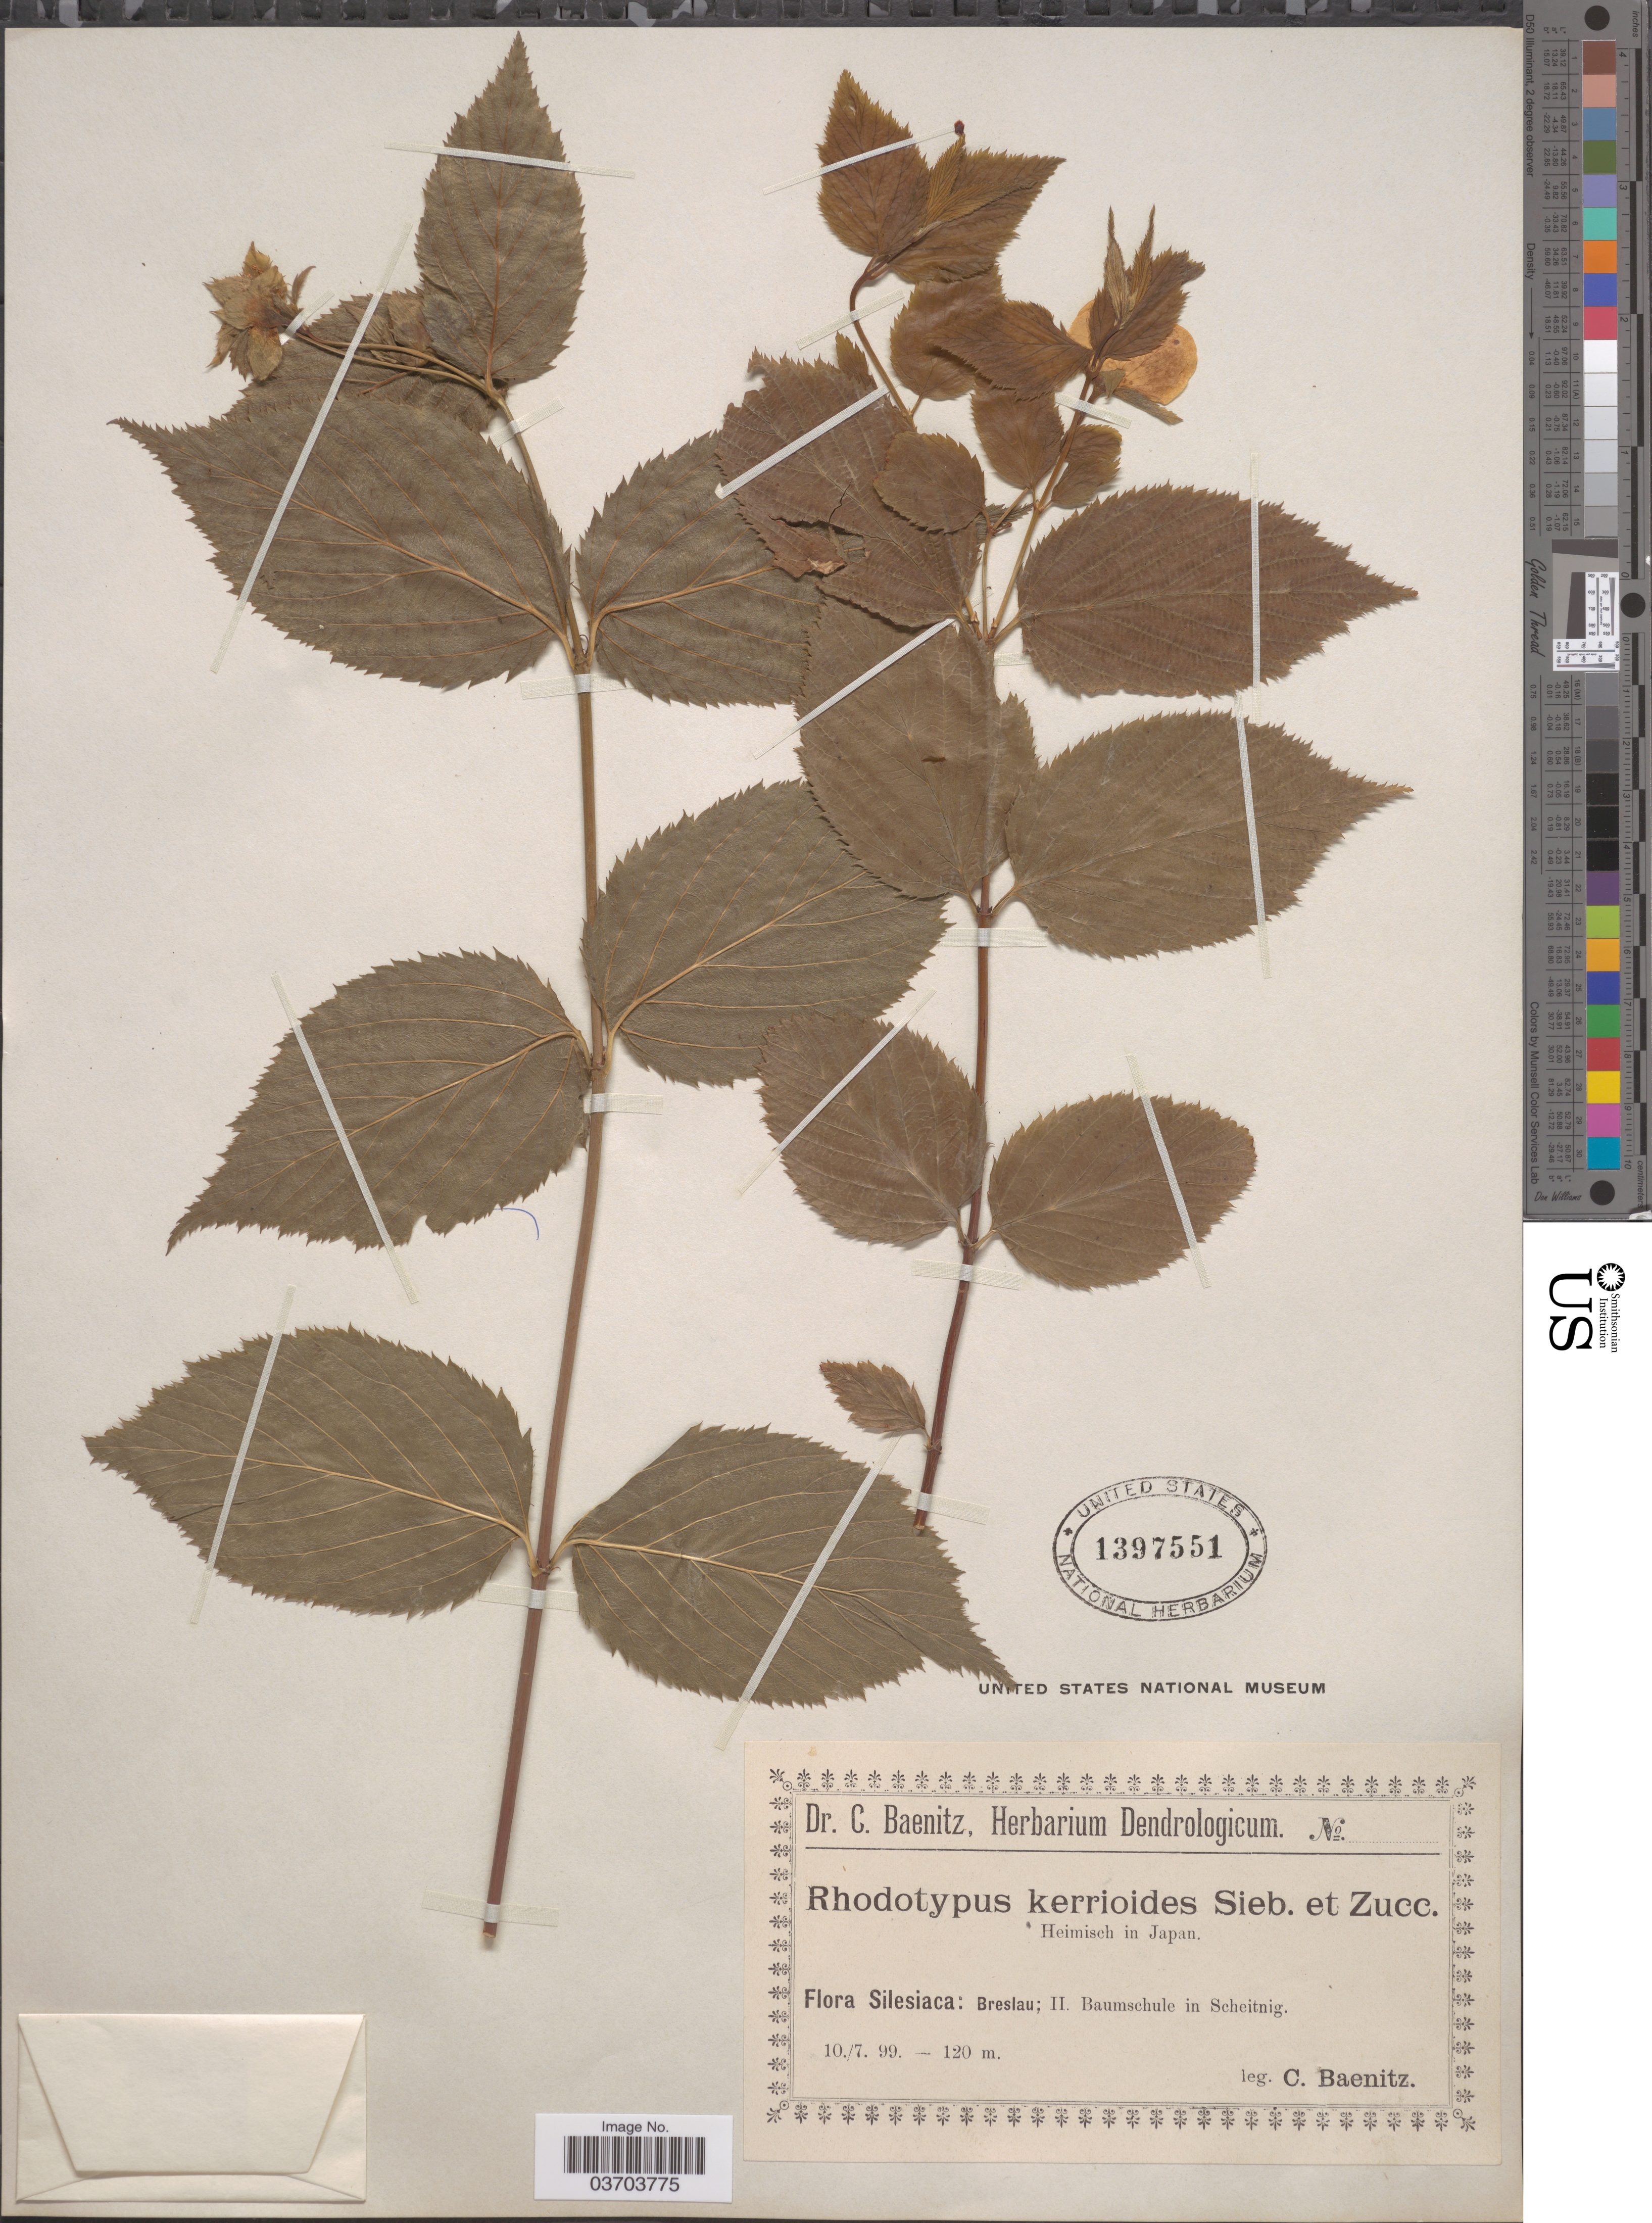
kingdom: Plantae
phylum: Tracheophyta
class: Magnoliopsida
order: Rosales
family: Rosaceae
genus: Rhodotypos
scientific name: Rhodotypos scandens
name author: (Thunb.) Makino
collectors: C. G. Baenitz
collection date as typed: Transcribed d/m/y: 10/7/99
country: Poland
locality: Silesiaca: Breslau; II Baumschule in Scheitnig.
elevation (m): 120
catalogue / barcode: US 1397551